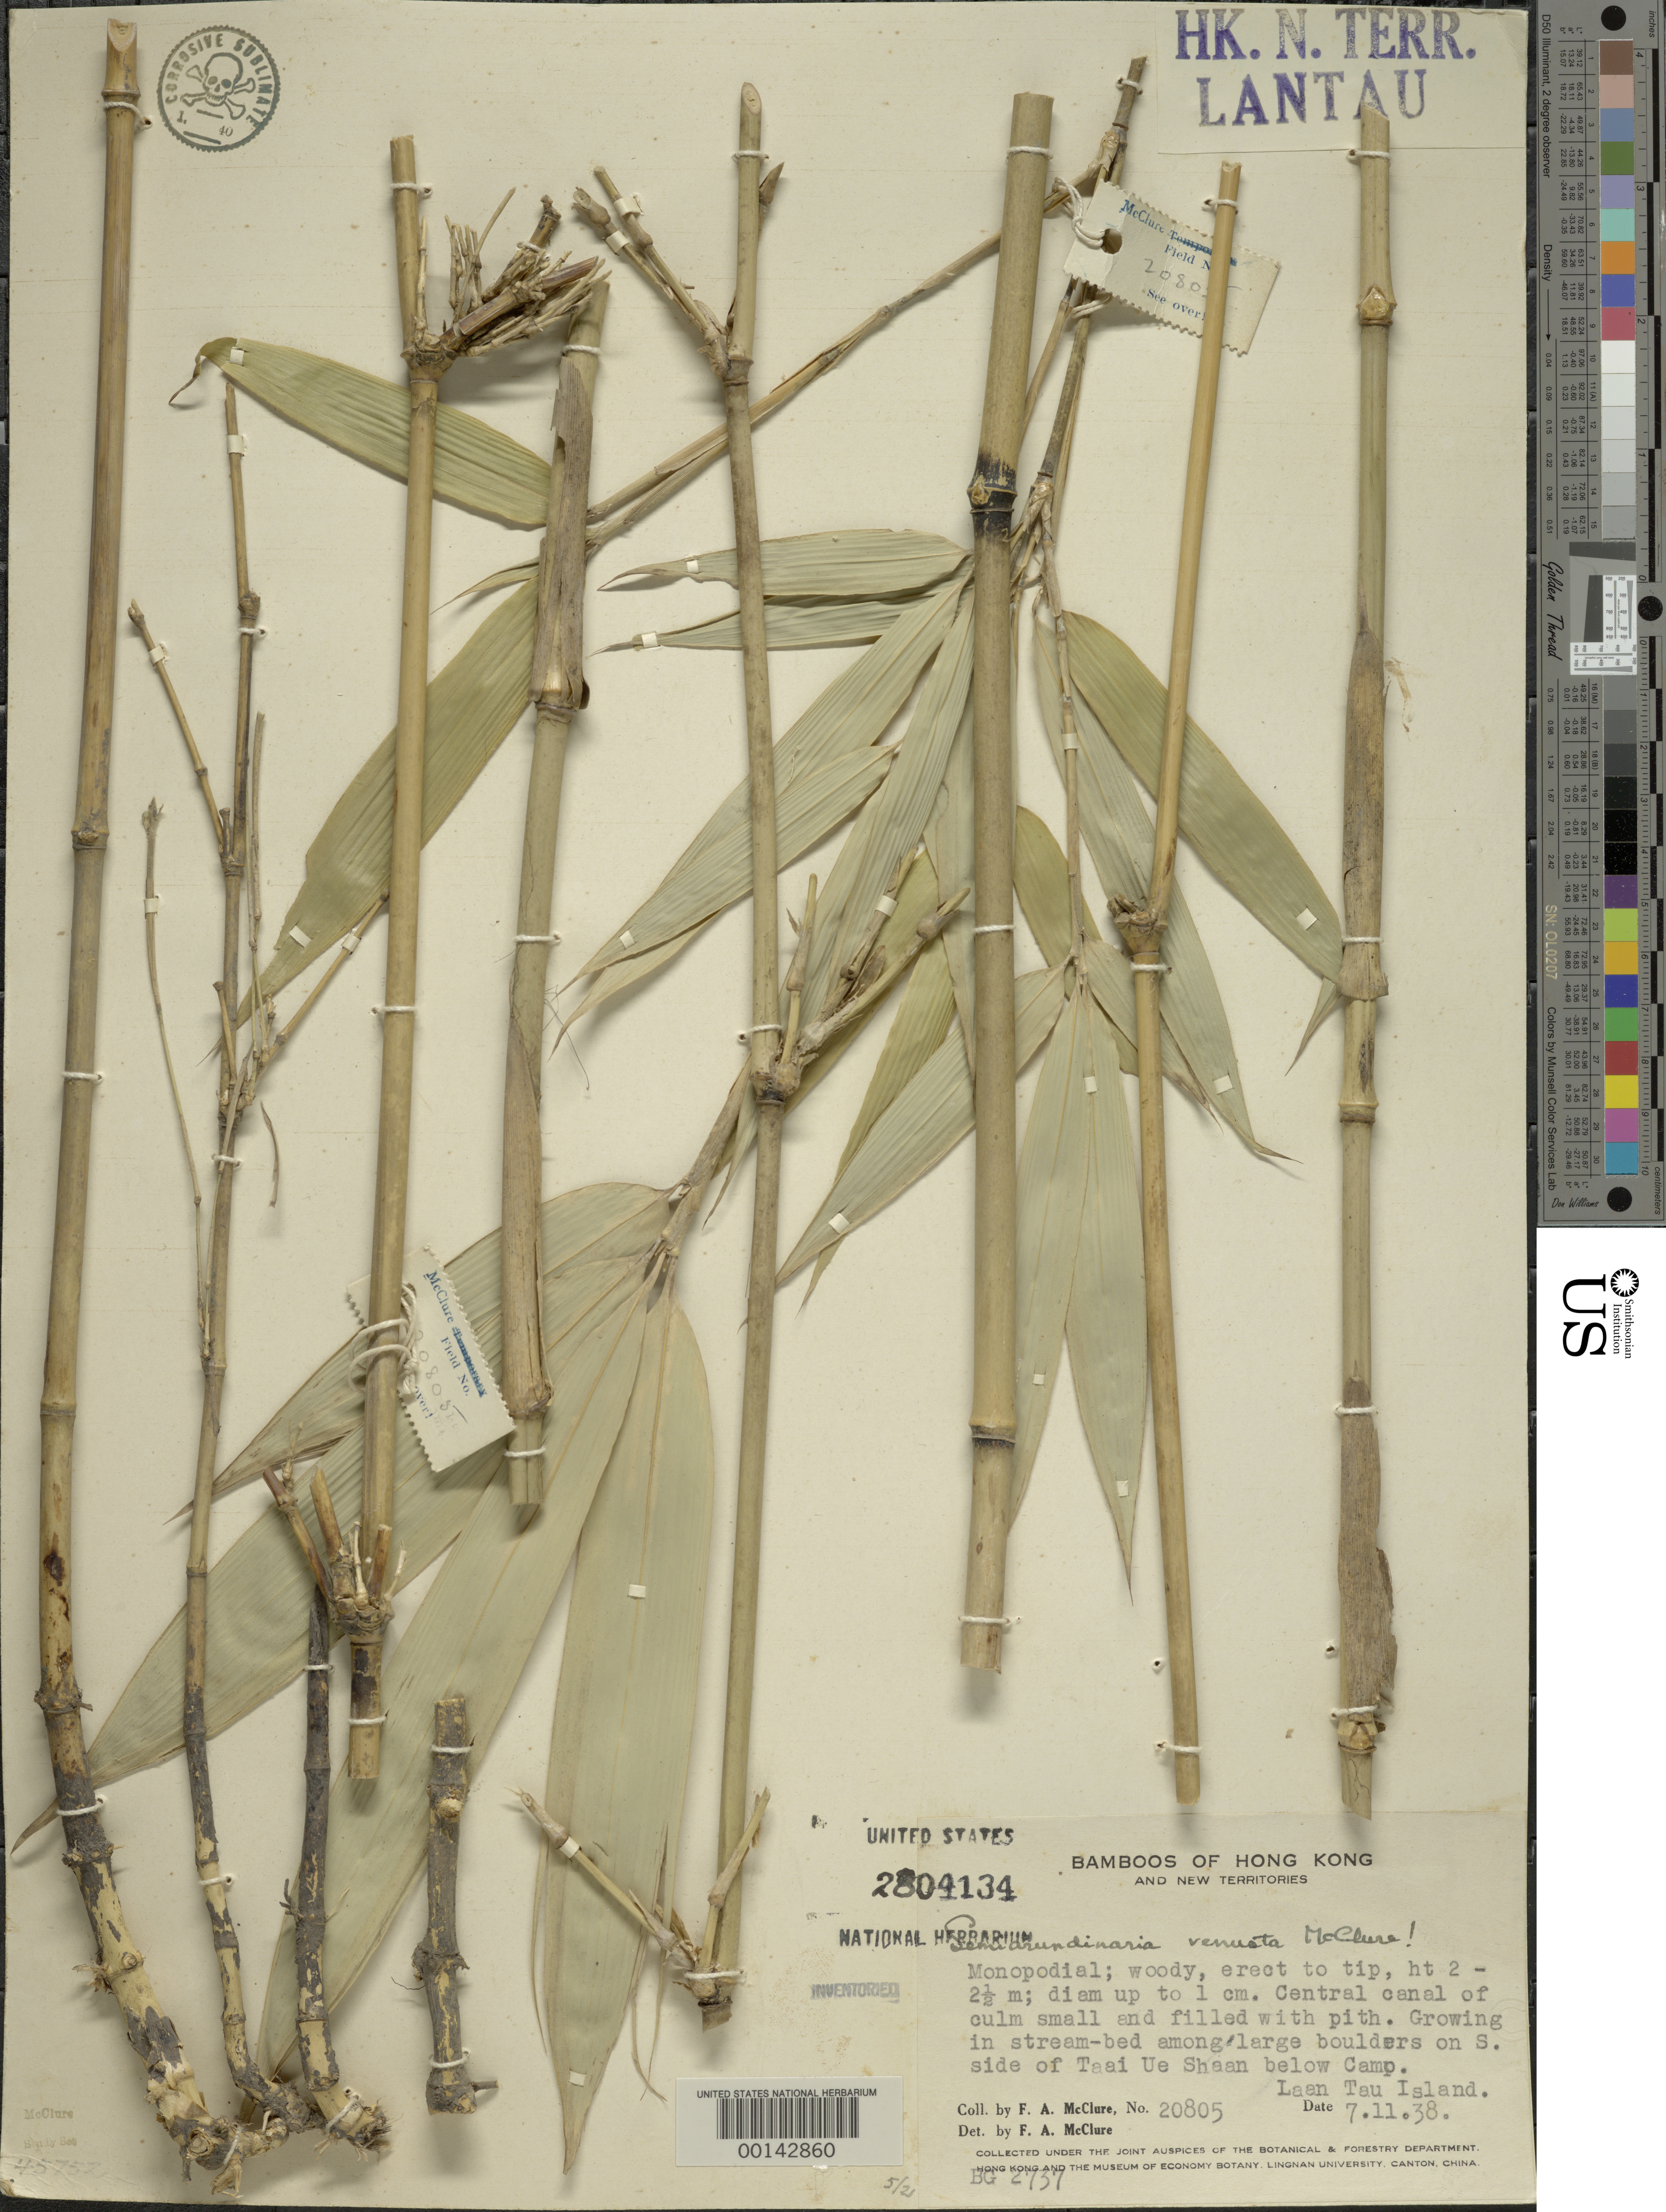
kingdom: Plantae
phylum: Tracheophyta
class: Liliopsida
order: Poales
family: Poaceae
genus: Semiarundinaria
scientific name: Semiarundinaria venusta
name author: McClure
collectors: F. A. McClure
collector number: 20805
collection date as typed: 11 Jul 1938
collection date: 1938-07-11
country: China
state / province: Hong Kong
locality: Laen tsu isl.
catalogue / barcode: US 2804134